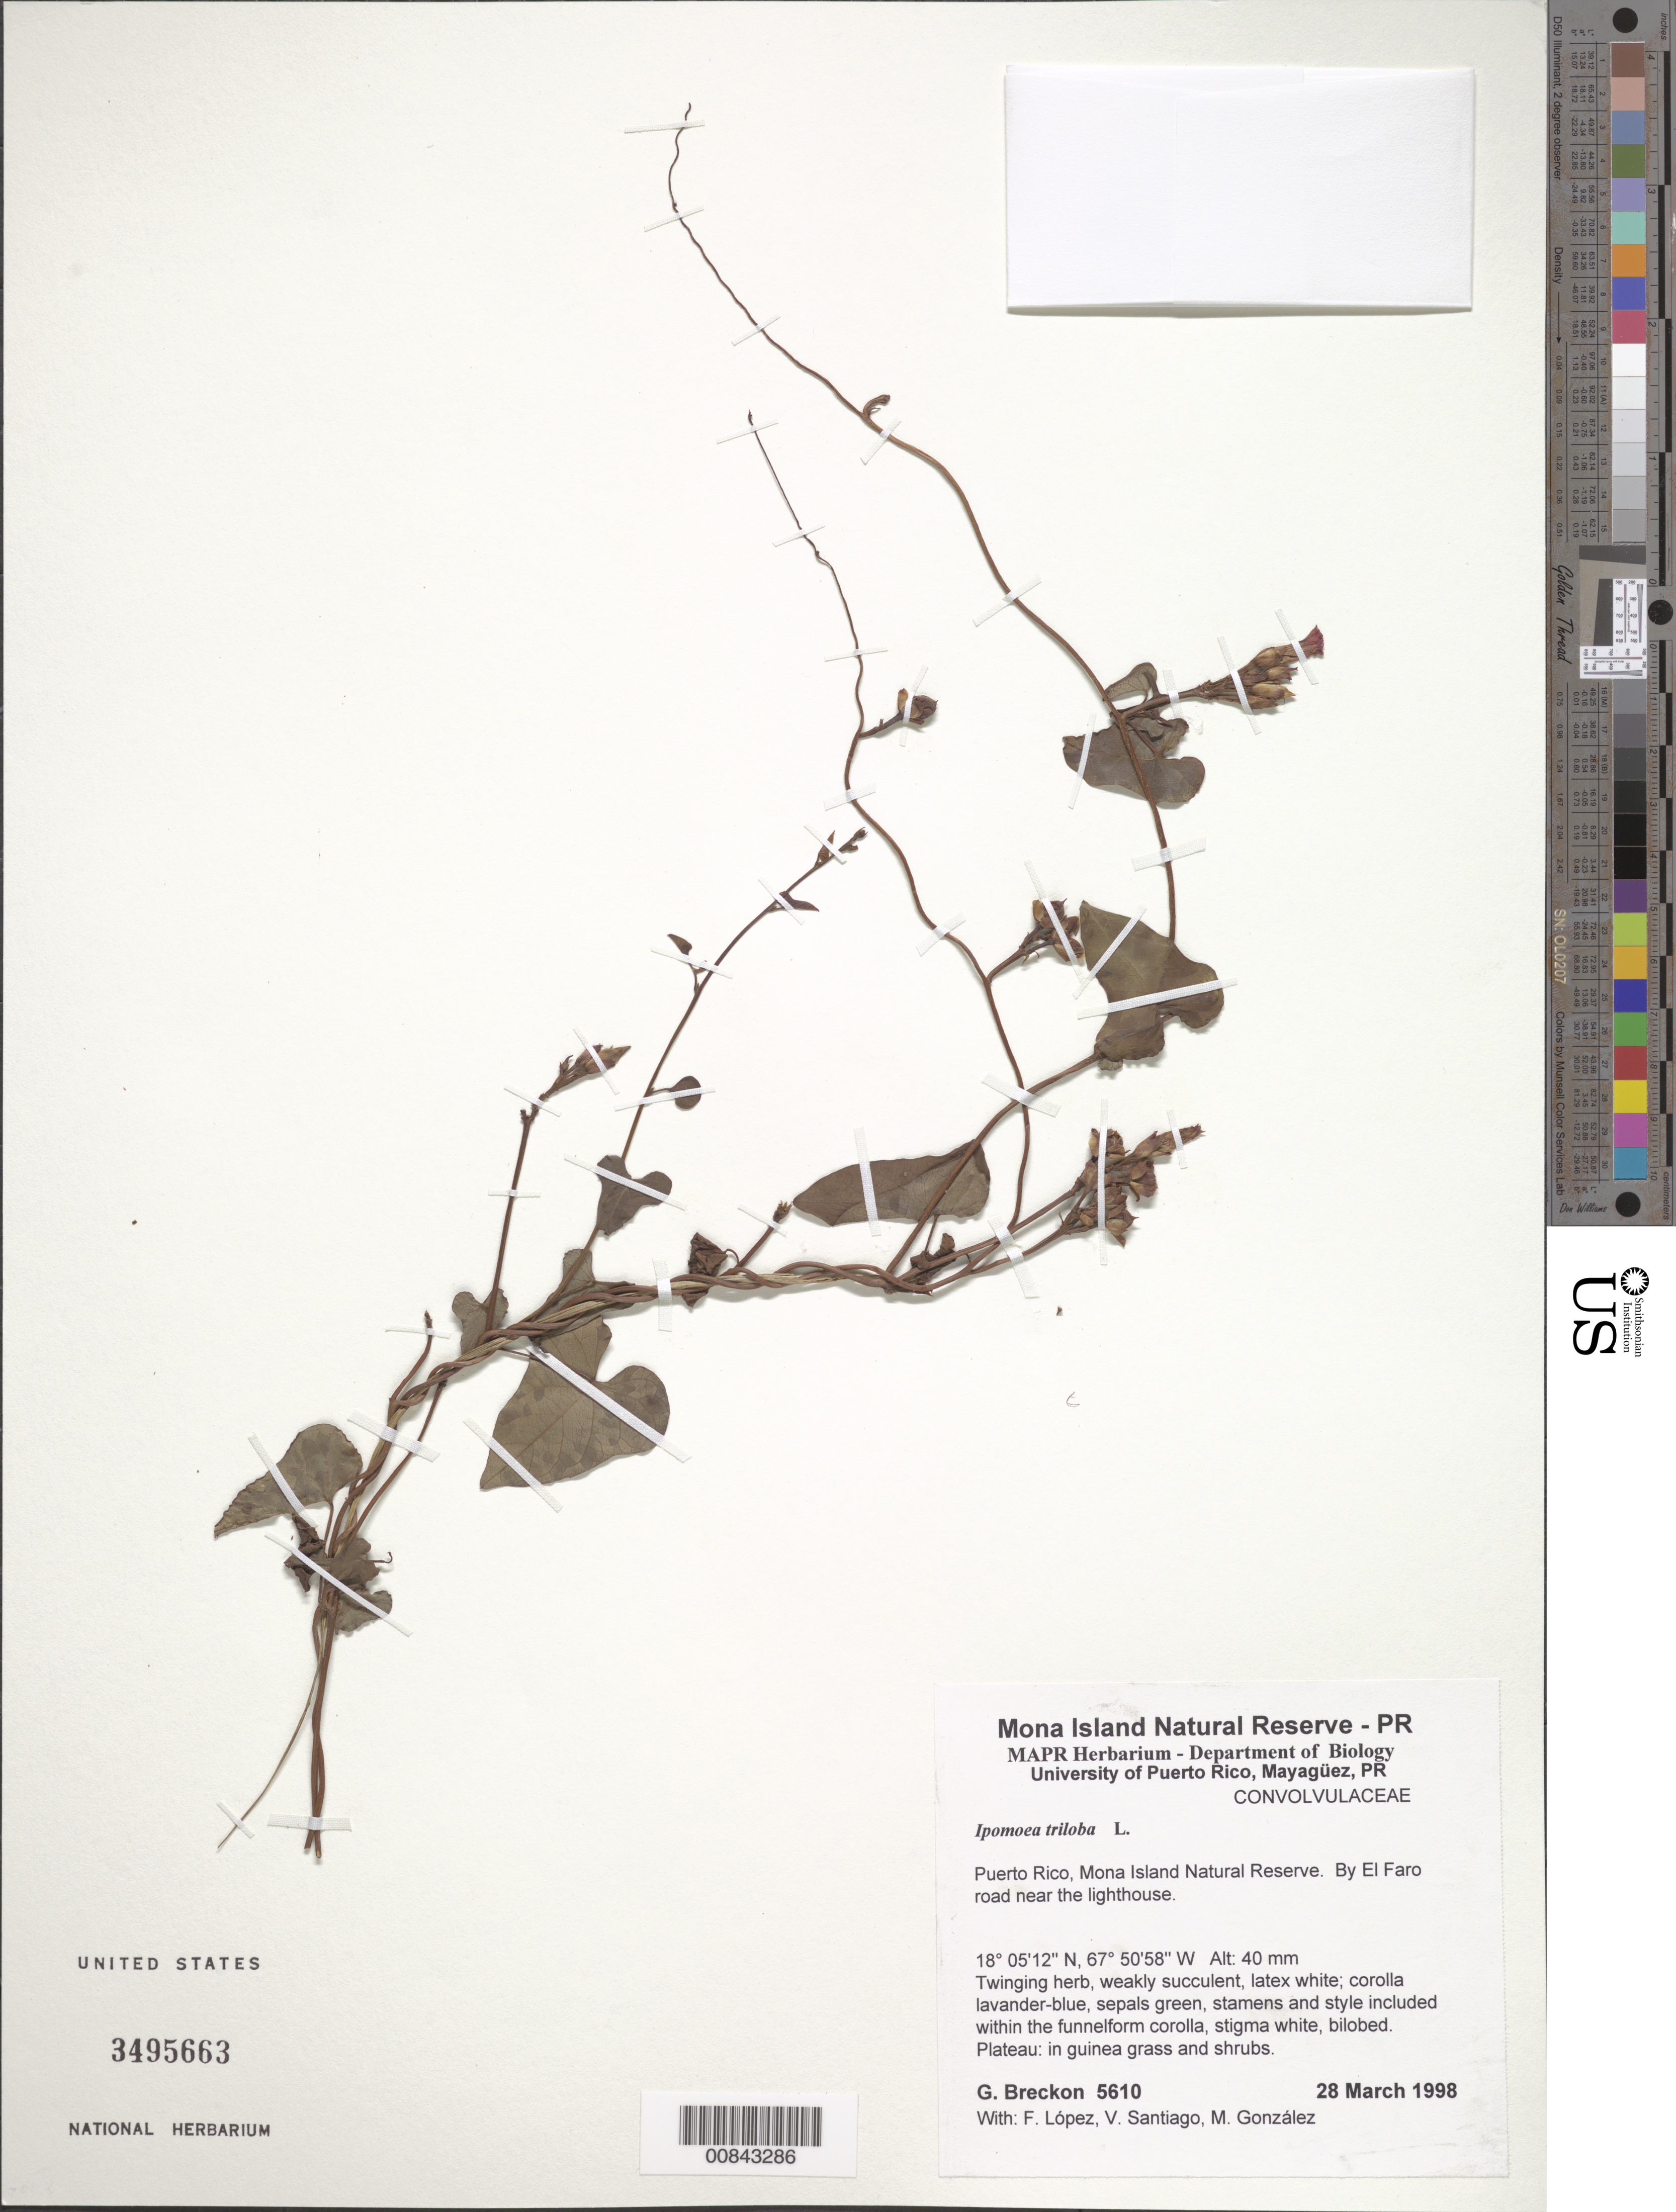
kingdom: Plantae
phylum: Tracheophyta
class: Magnoliopsida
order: Solanales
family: Convolvulaceae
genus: Ipomoea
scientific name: Ipomoea triloba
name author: L.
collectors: G. Breckon, F. López, V. Santiago & M. González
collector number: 5610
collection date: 1998-03-28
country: Puerto Rico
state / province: Mayaguëz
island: Mona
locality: Mona Island Natural Reserve, By El Faro road near the lighthouse.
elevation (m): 40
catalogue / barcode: US 3495663